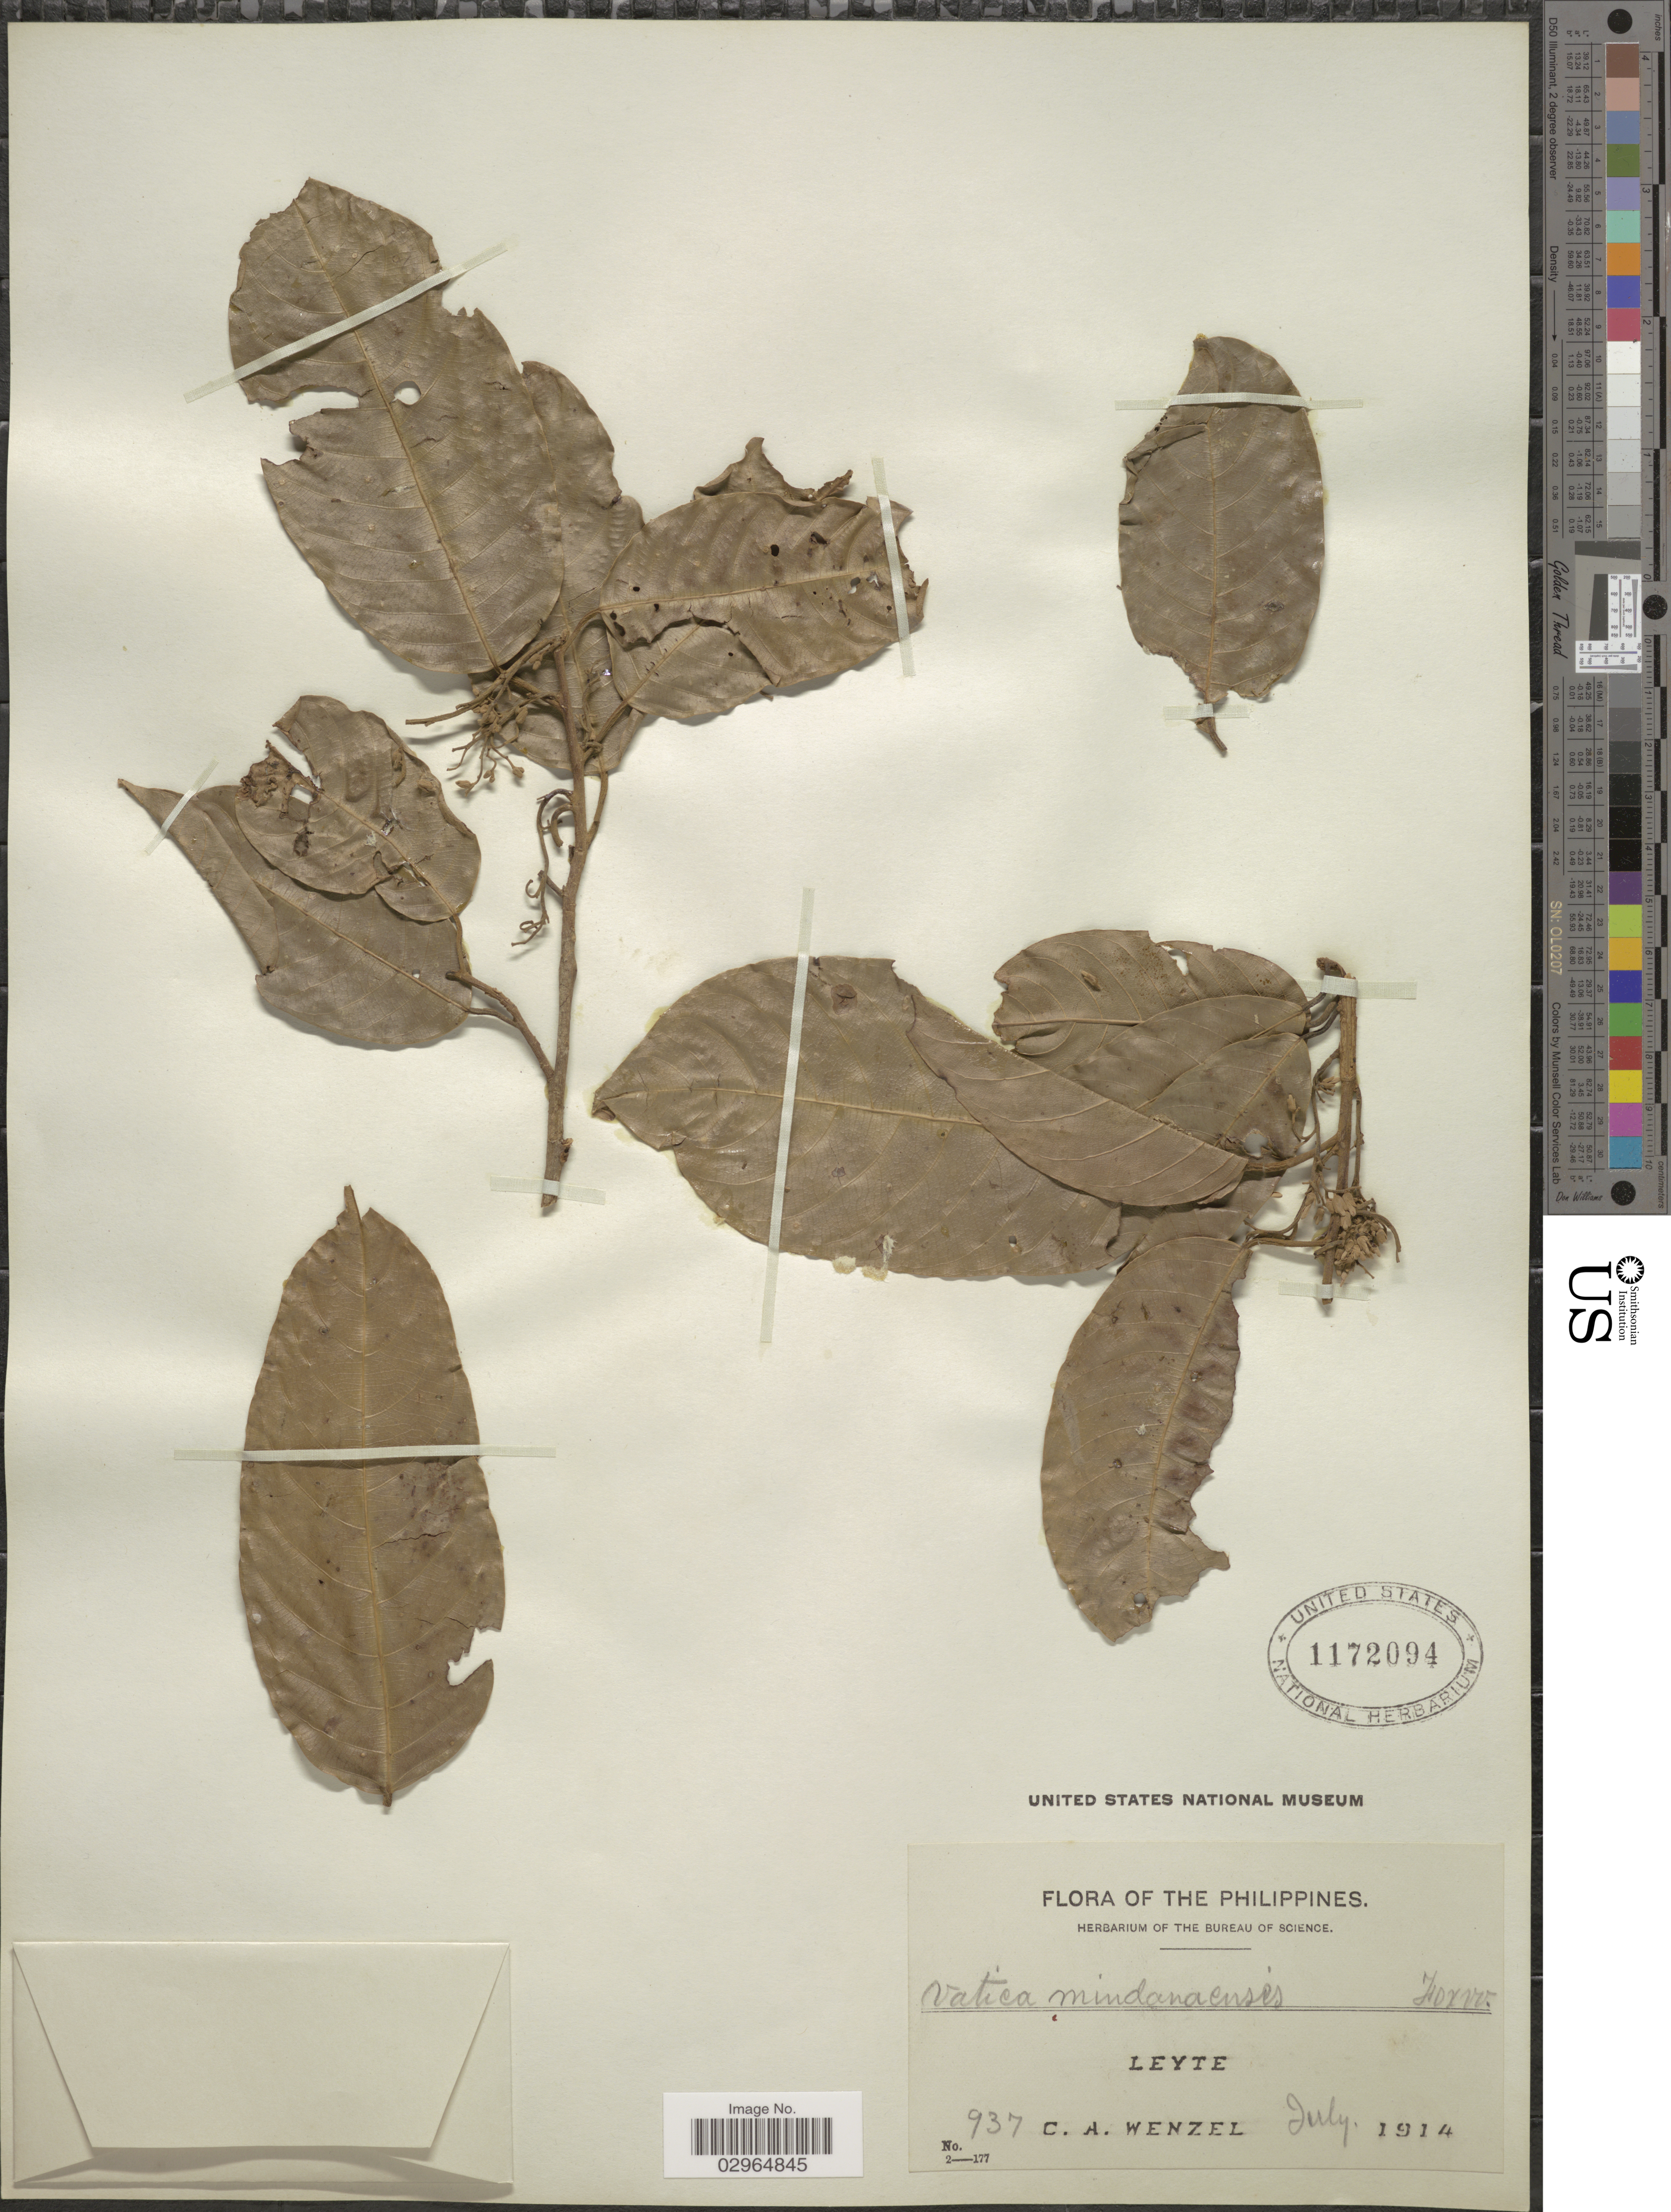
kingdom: Plantae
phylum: Tracheophyta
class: Magnoliopsida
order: Malvales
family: Dipterocarpaceae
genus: Vatica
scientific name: Vatica mindanensis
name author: Foxw. in Elmer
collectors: C. Wenzel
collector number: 937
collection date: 1914-07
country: Philippines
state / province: Eastern Visayas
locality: Leyte.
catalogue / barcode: US 1172094